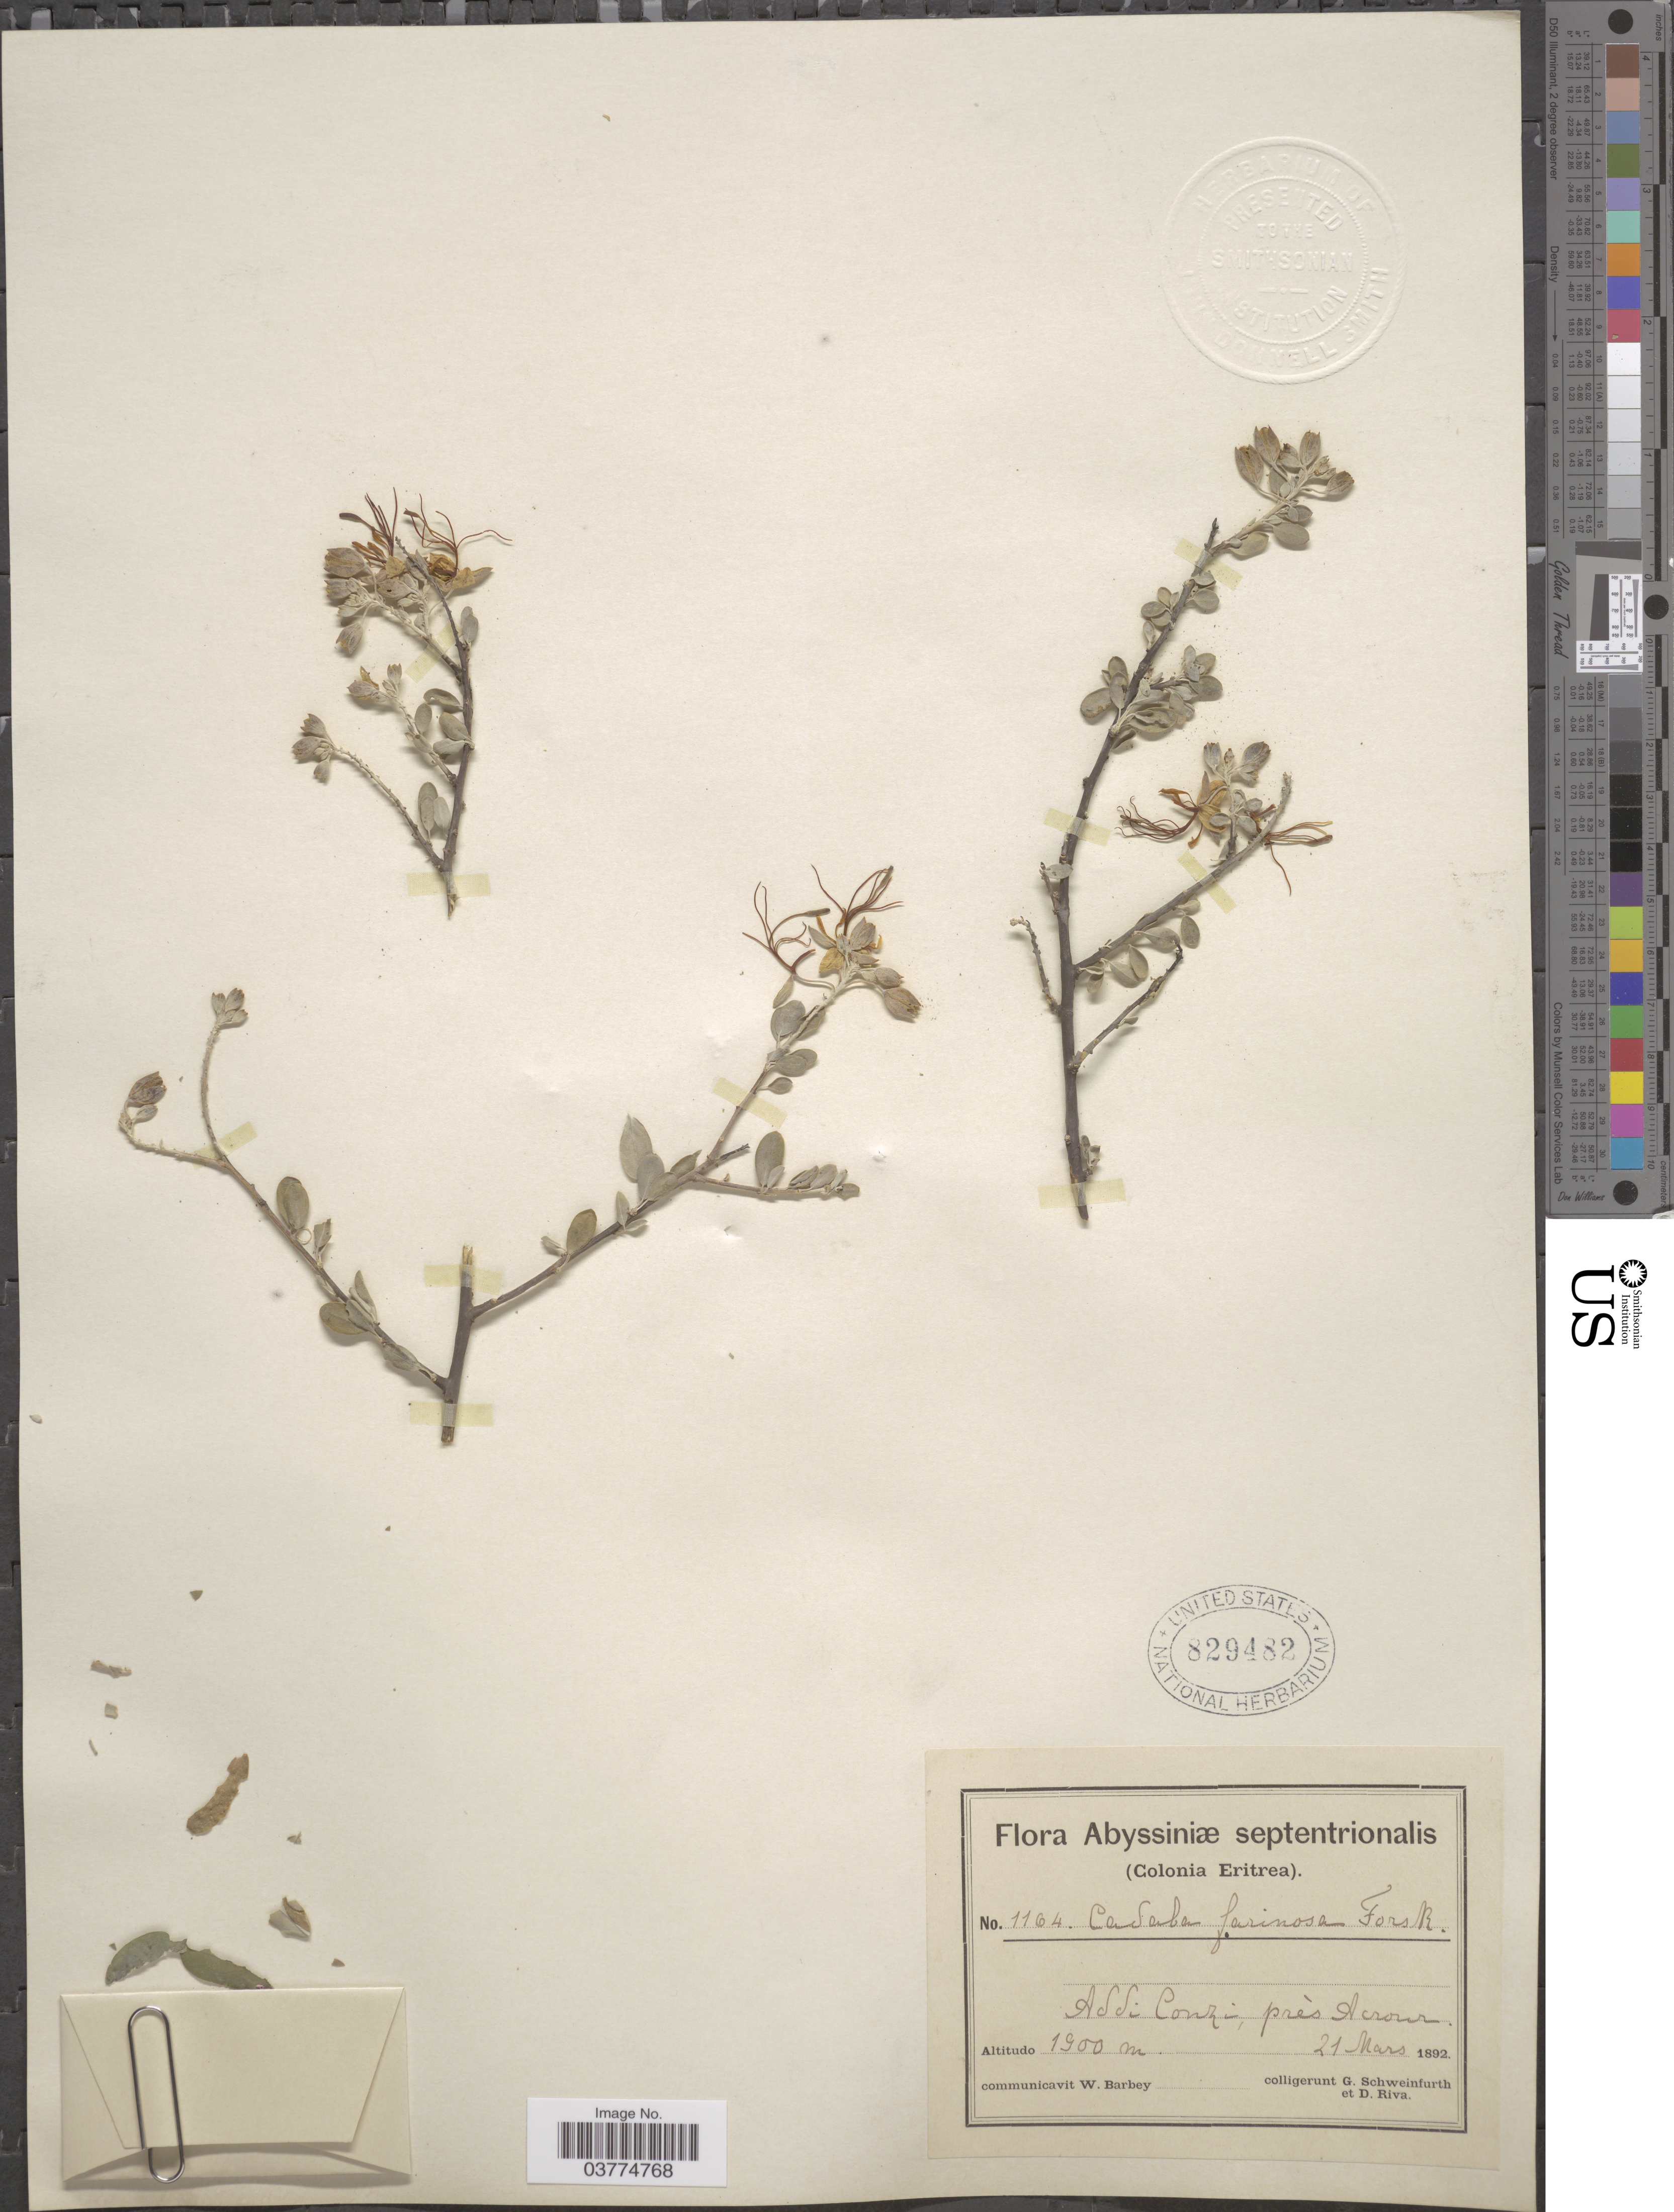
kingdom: Plantae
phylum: Tracheophyta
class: Magnoliopsida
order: Brassicales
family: Capparaceae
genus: Cadaba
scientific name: Cadaba farinosa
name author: Forssk.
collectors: G. A. Schweinfurth (herbarium) & D. Riva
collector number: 1164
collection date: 1892-03-21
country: Ethiopia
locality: Abyssiniæ septentrionalis. (Colonia Eritrea). Addi Conzi, près Acrour.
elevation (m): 1900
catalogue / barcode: US 829482